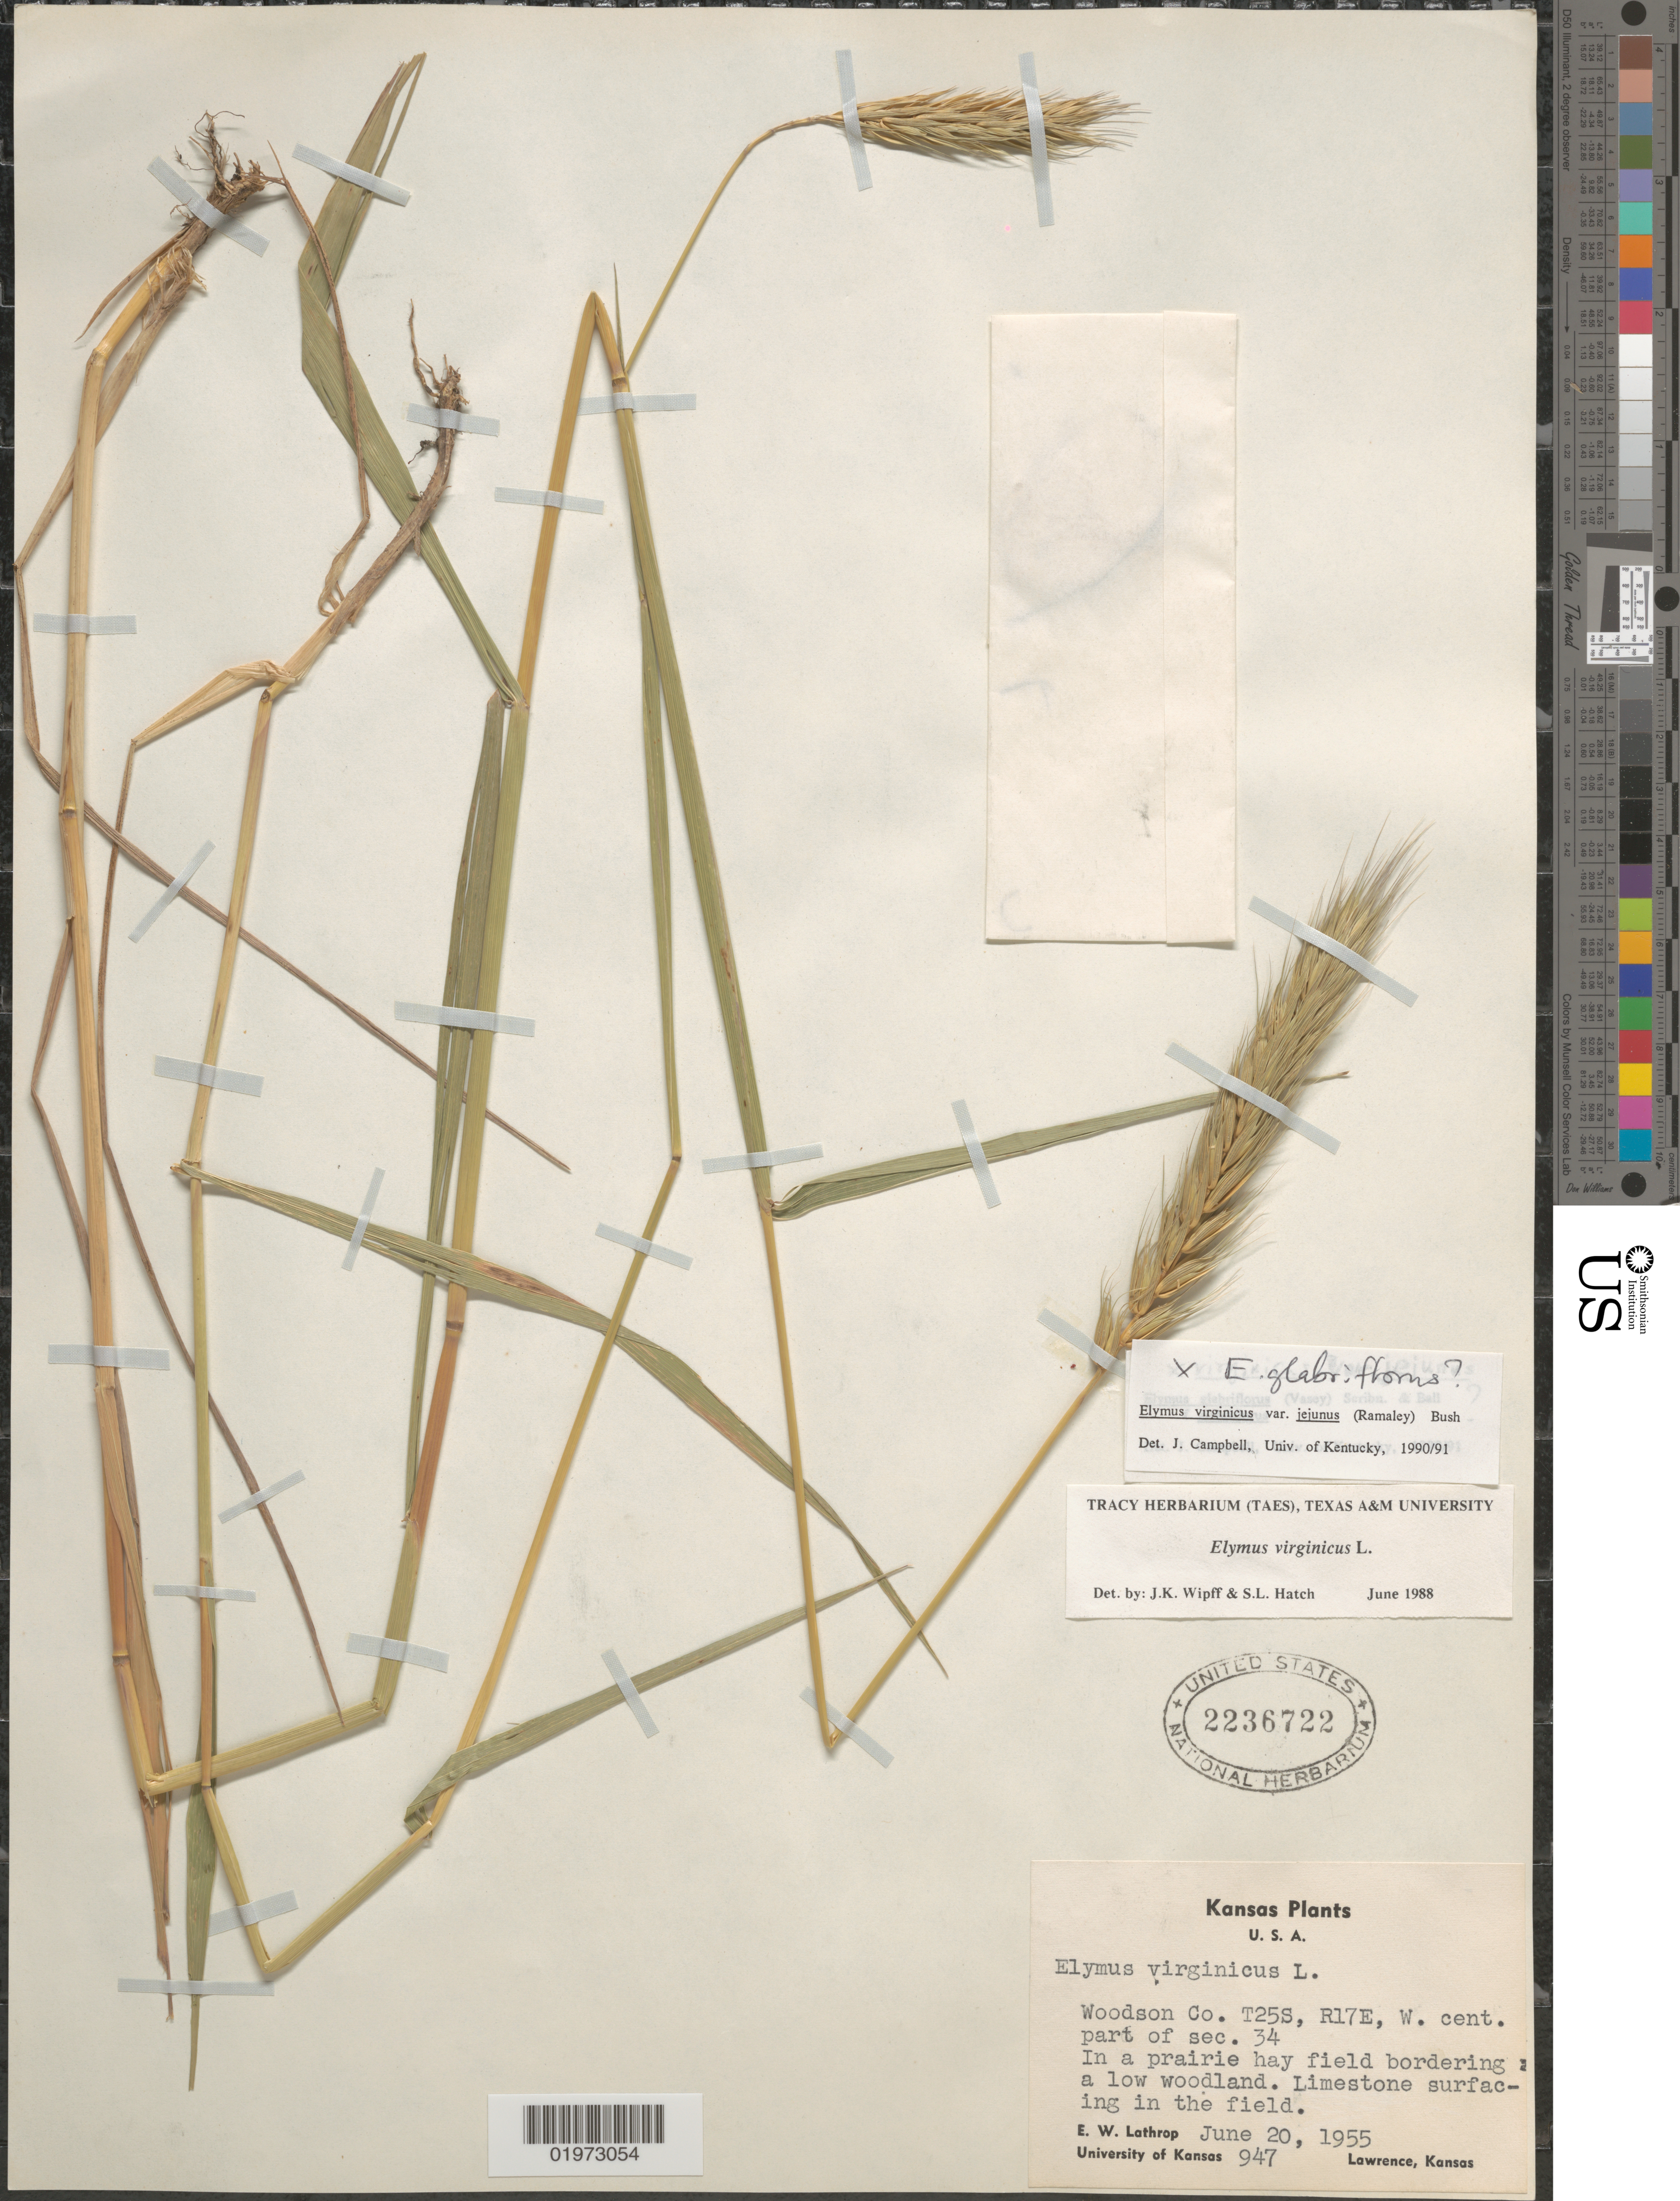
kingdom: Plantae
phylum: Tracheophyta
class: Liliopsida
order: Poales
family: Poaceae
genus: Elymus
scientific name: Elymus virginicus var. virginicus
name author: L.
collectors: E. W. Lathrop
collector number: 947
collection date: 1955-06-20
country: United States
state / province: Kansas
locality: Kansas. Woodson Co. T25S, R17E, W. cent. part of sec. 34. In a prairie hay field bordering [illegible text] a low woodland.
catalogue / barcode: US 2236722